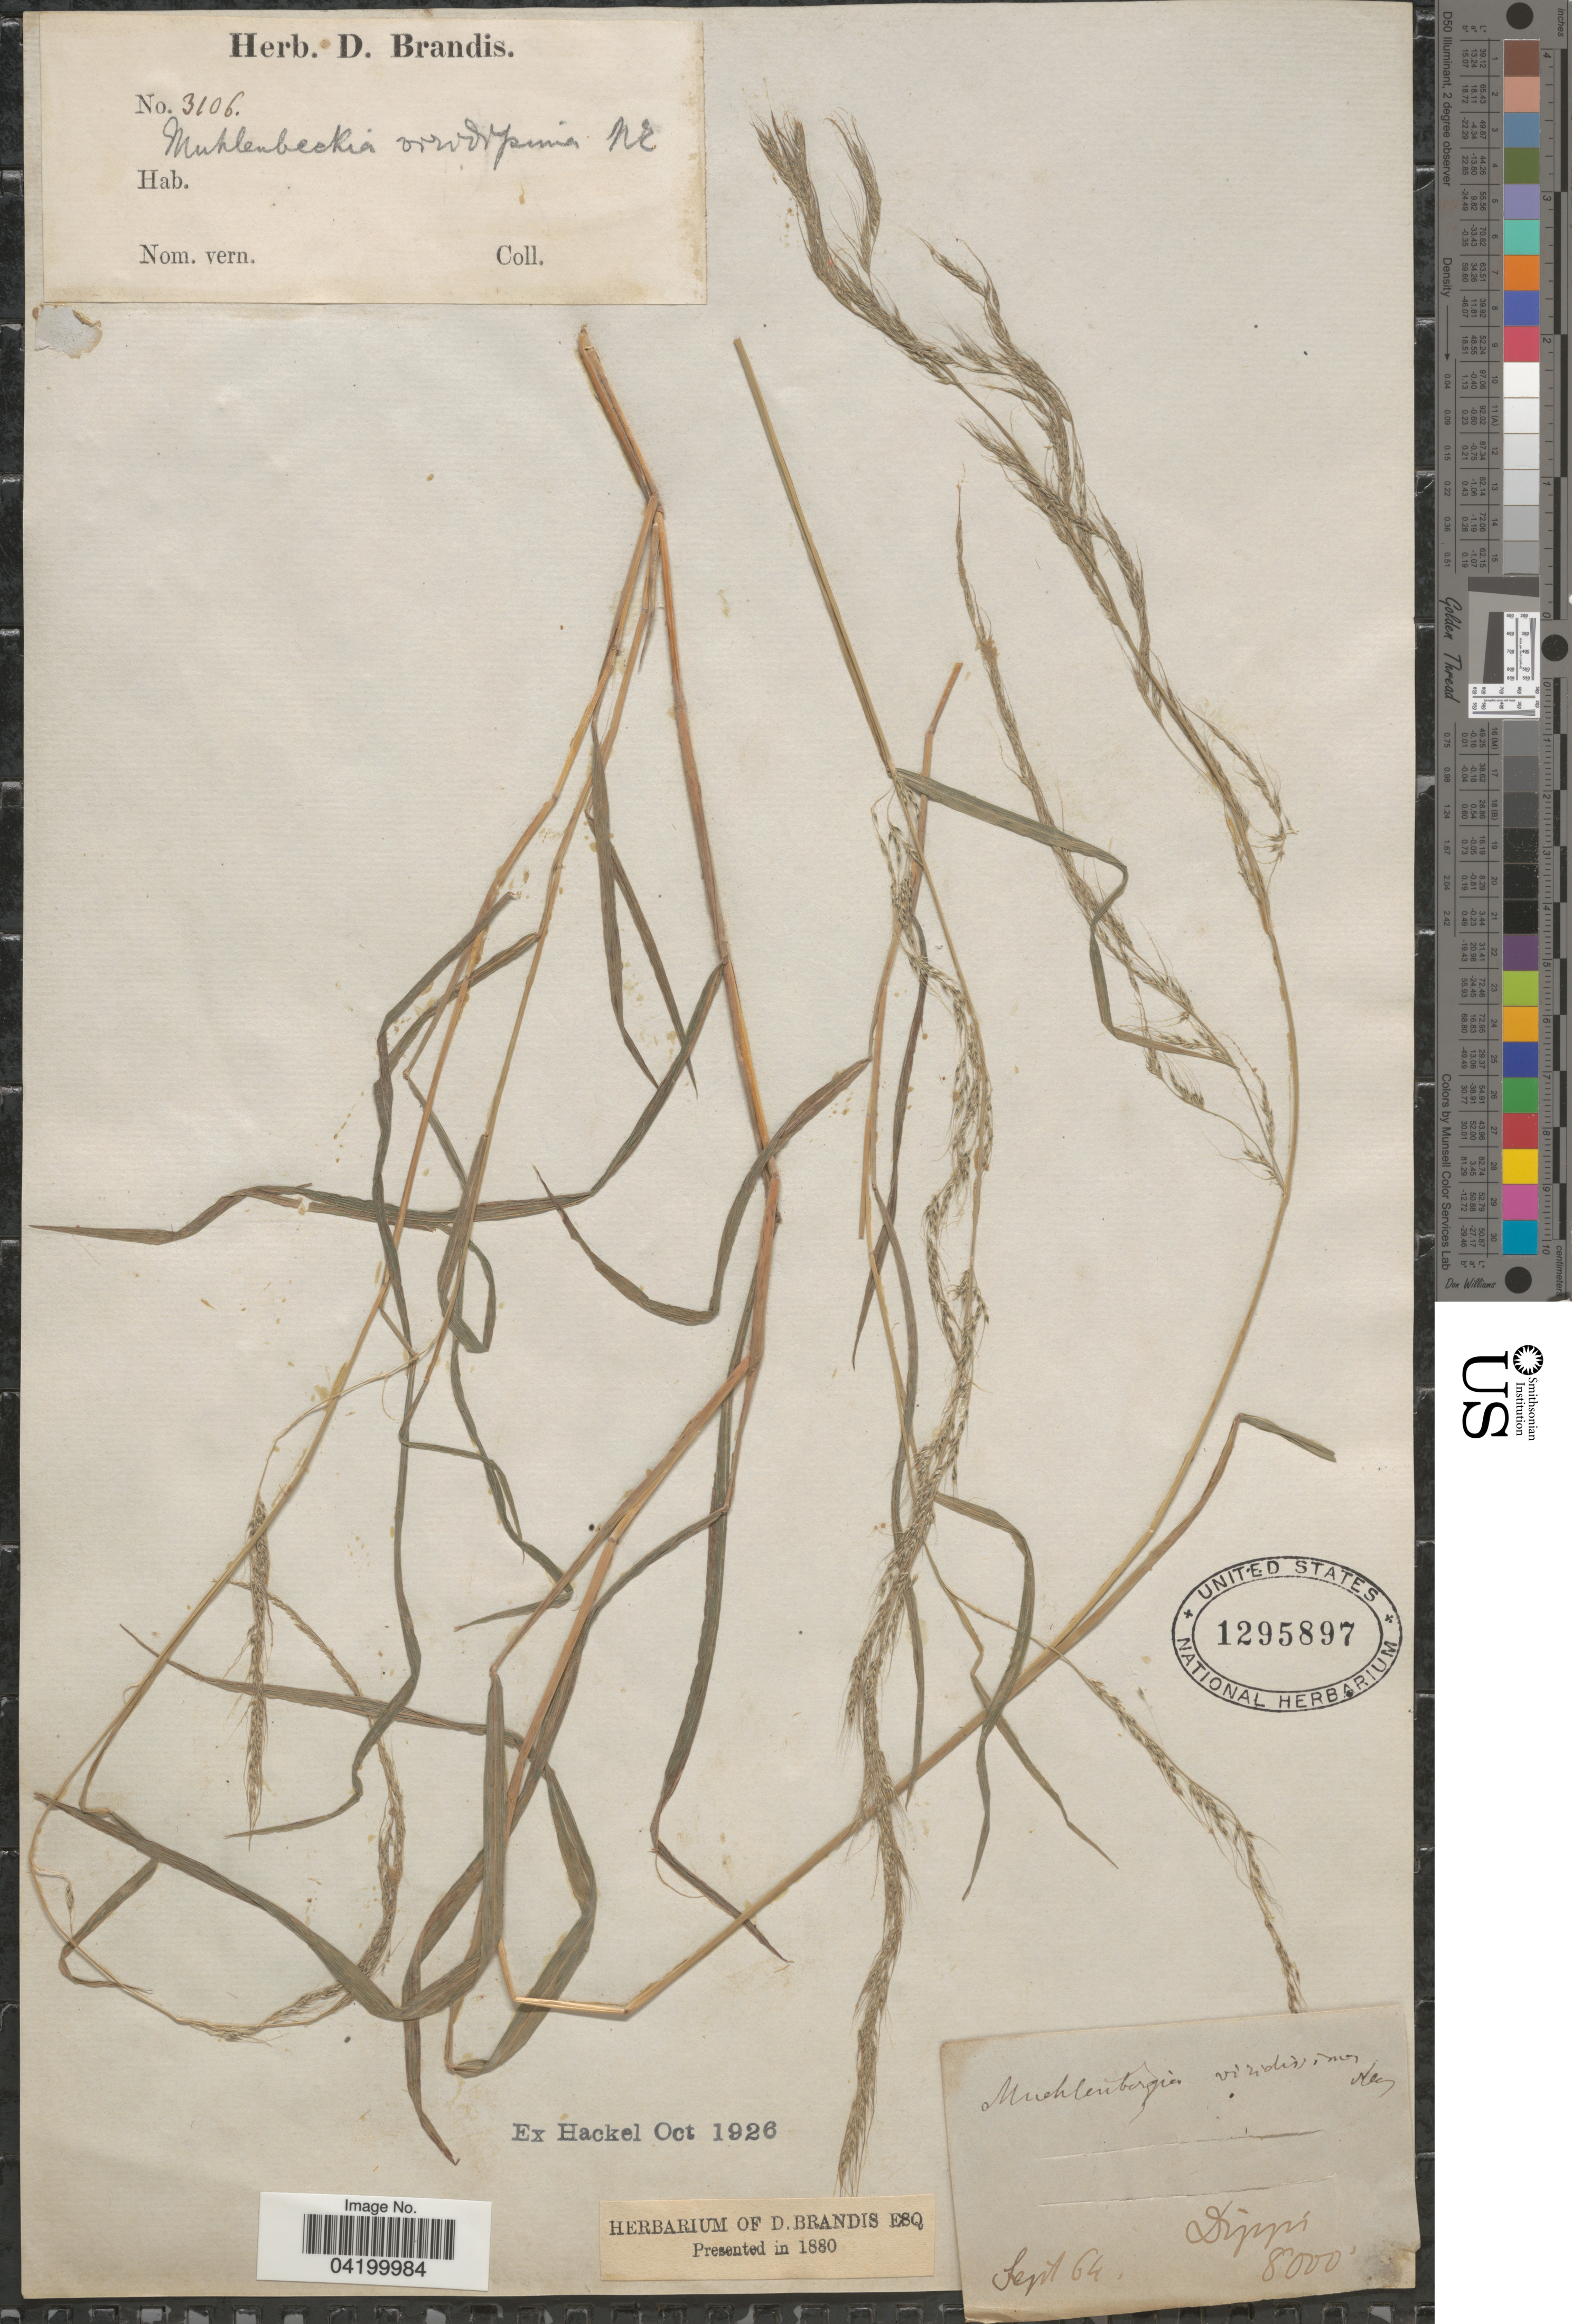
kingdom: Plantae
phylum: Tracheophyta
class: Liliopsida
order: Poales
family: Poaceae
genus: Muhlenbergia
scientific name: Muhlenbergia huegelii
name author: Trin.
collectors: Ex herb. D. Brandis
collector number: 3106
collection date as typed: Transcribed d/m/y: /9/64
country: India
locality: Dippi.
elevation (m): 2438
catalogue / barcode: US 1295897